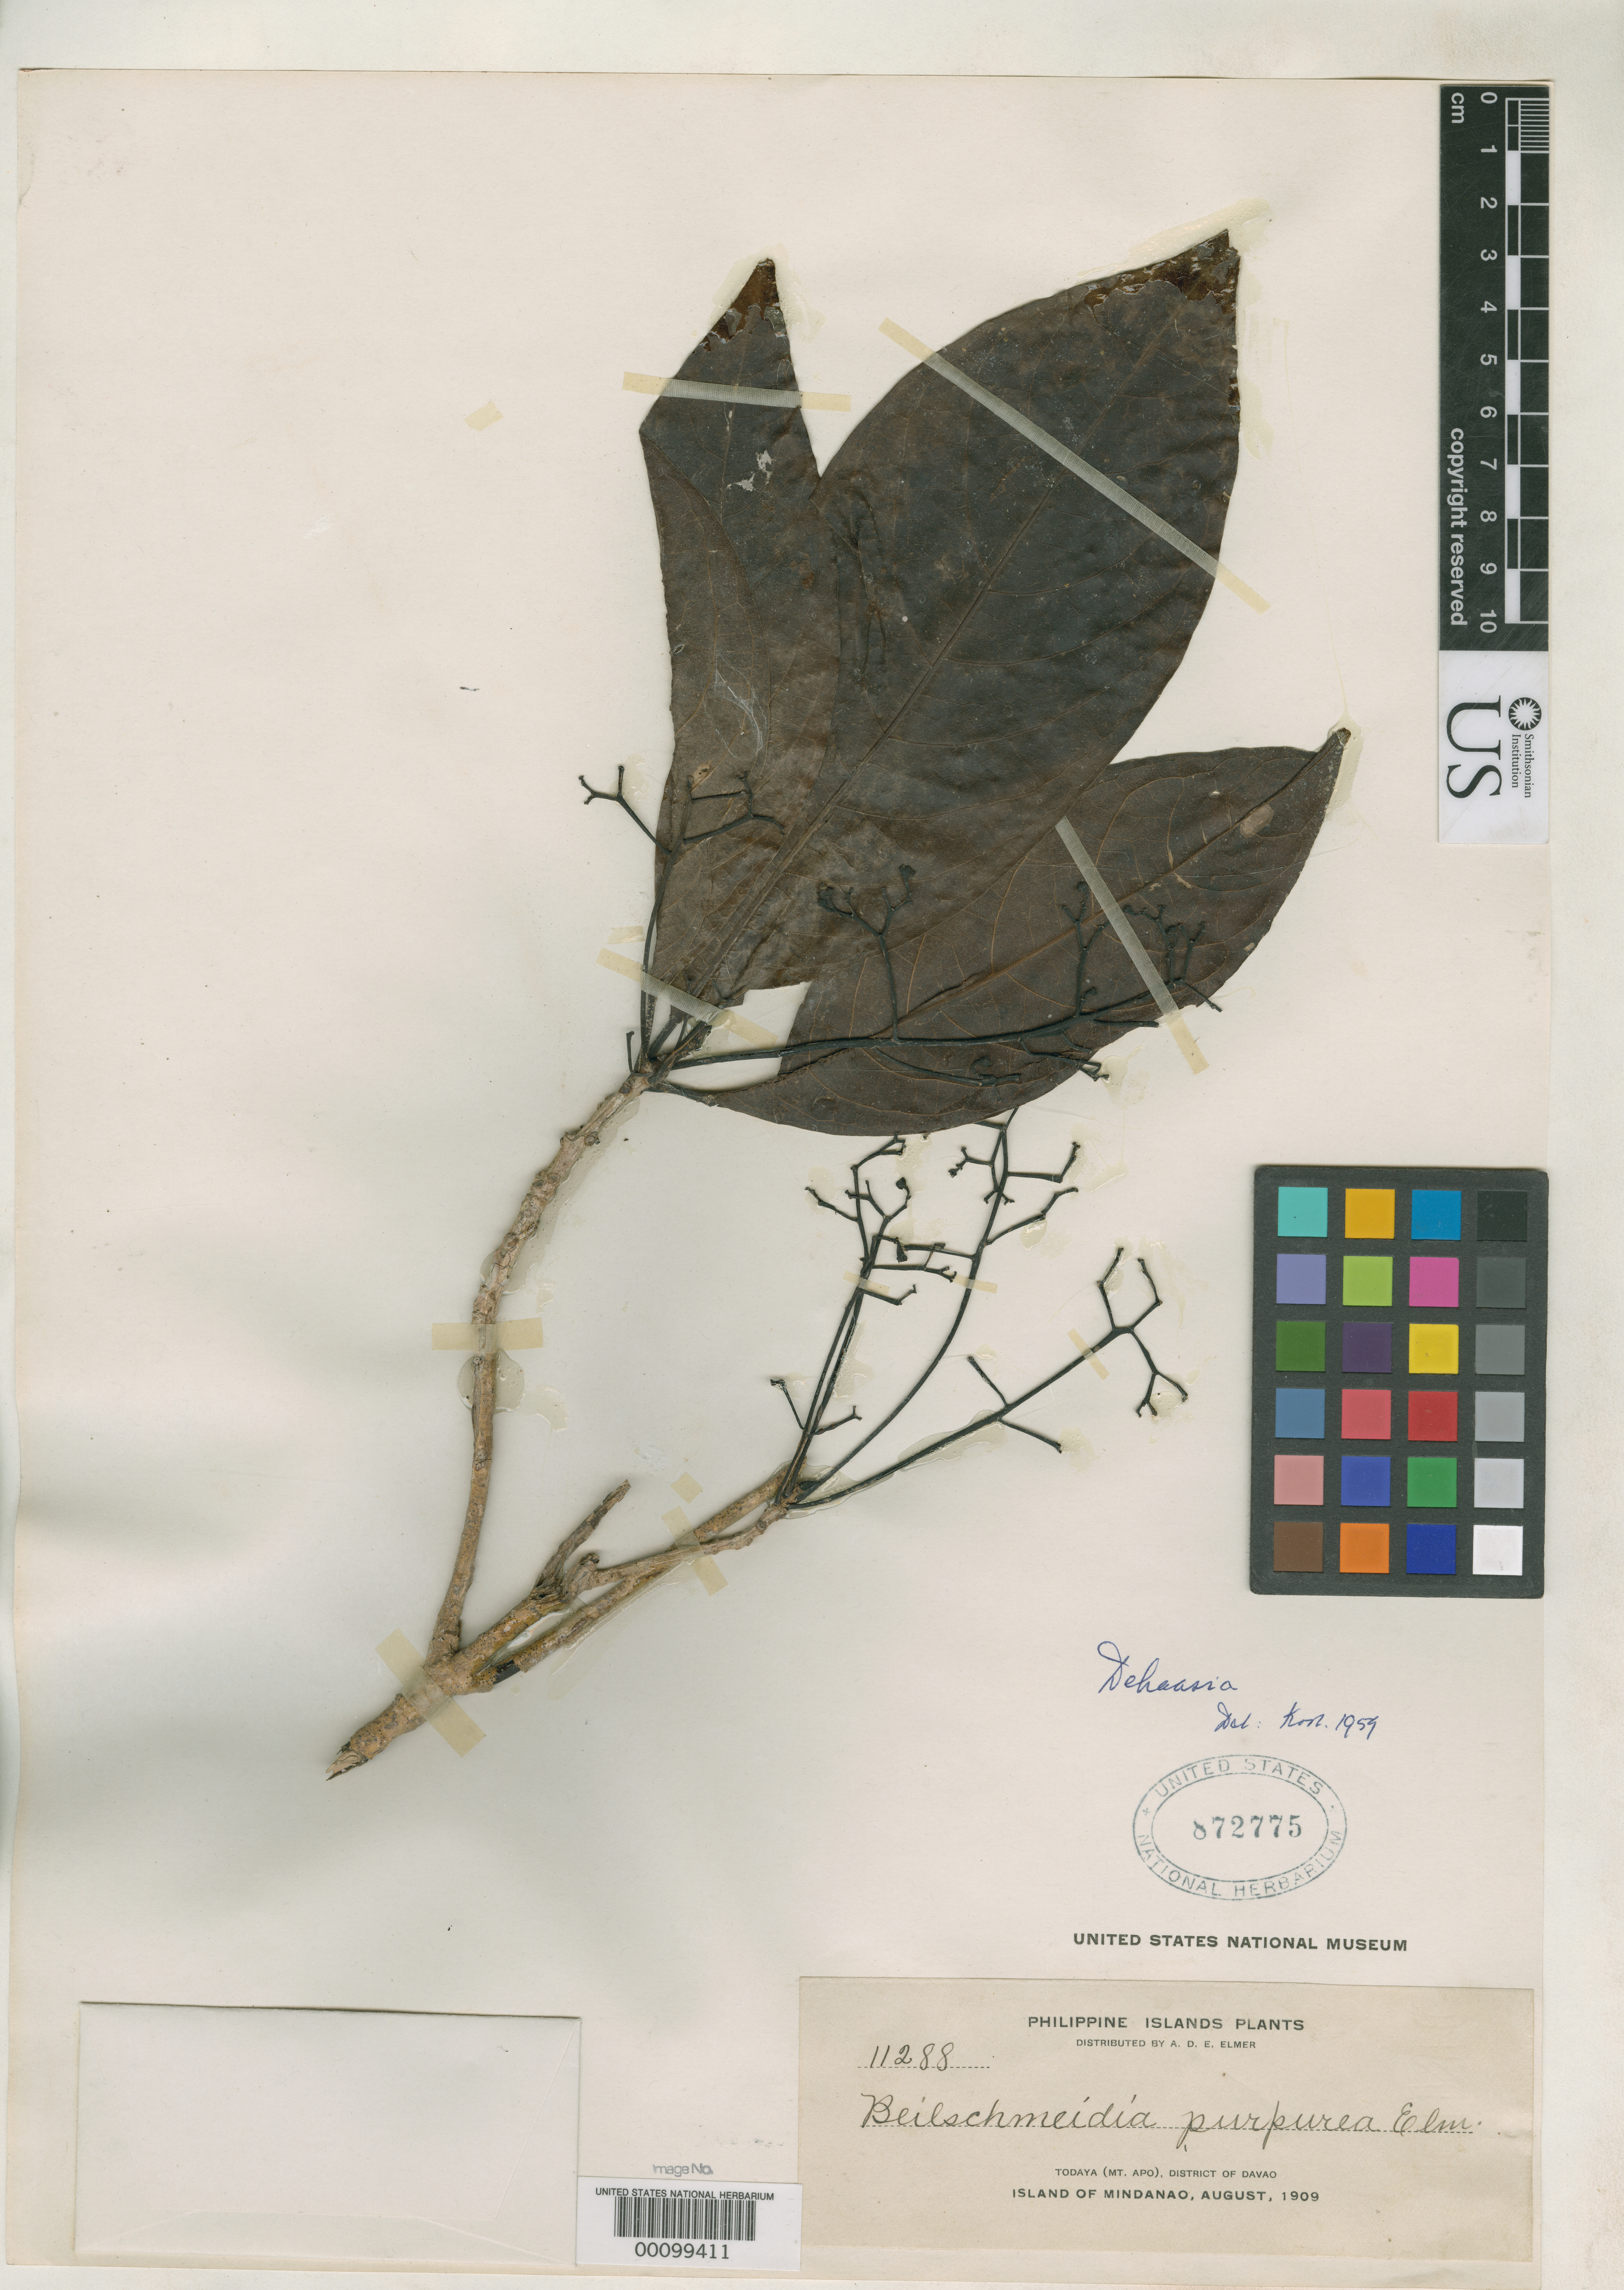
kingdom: Plantae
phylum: Tracheophyta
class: Magnoliopsida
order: Laurales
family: Lauraceae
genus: Beilschmiedia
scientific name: Beilschmiedia purpurea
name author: Elmer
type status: Isotype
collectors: A. D. E. Elmer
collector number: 11288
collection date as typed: Aug 1909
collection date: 1909-08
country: Philippines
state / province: Davao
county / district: Davao del Sur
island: Mindanao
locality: Todaya (Mt. Apo), District of Davao, Island of Mindanao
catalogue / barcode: US 872775